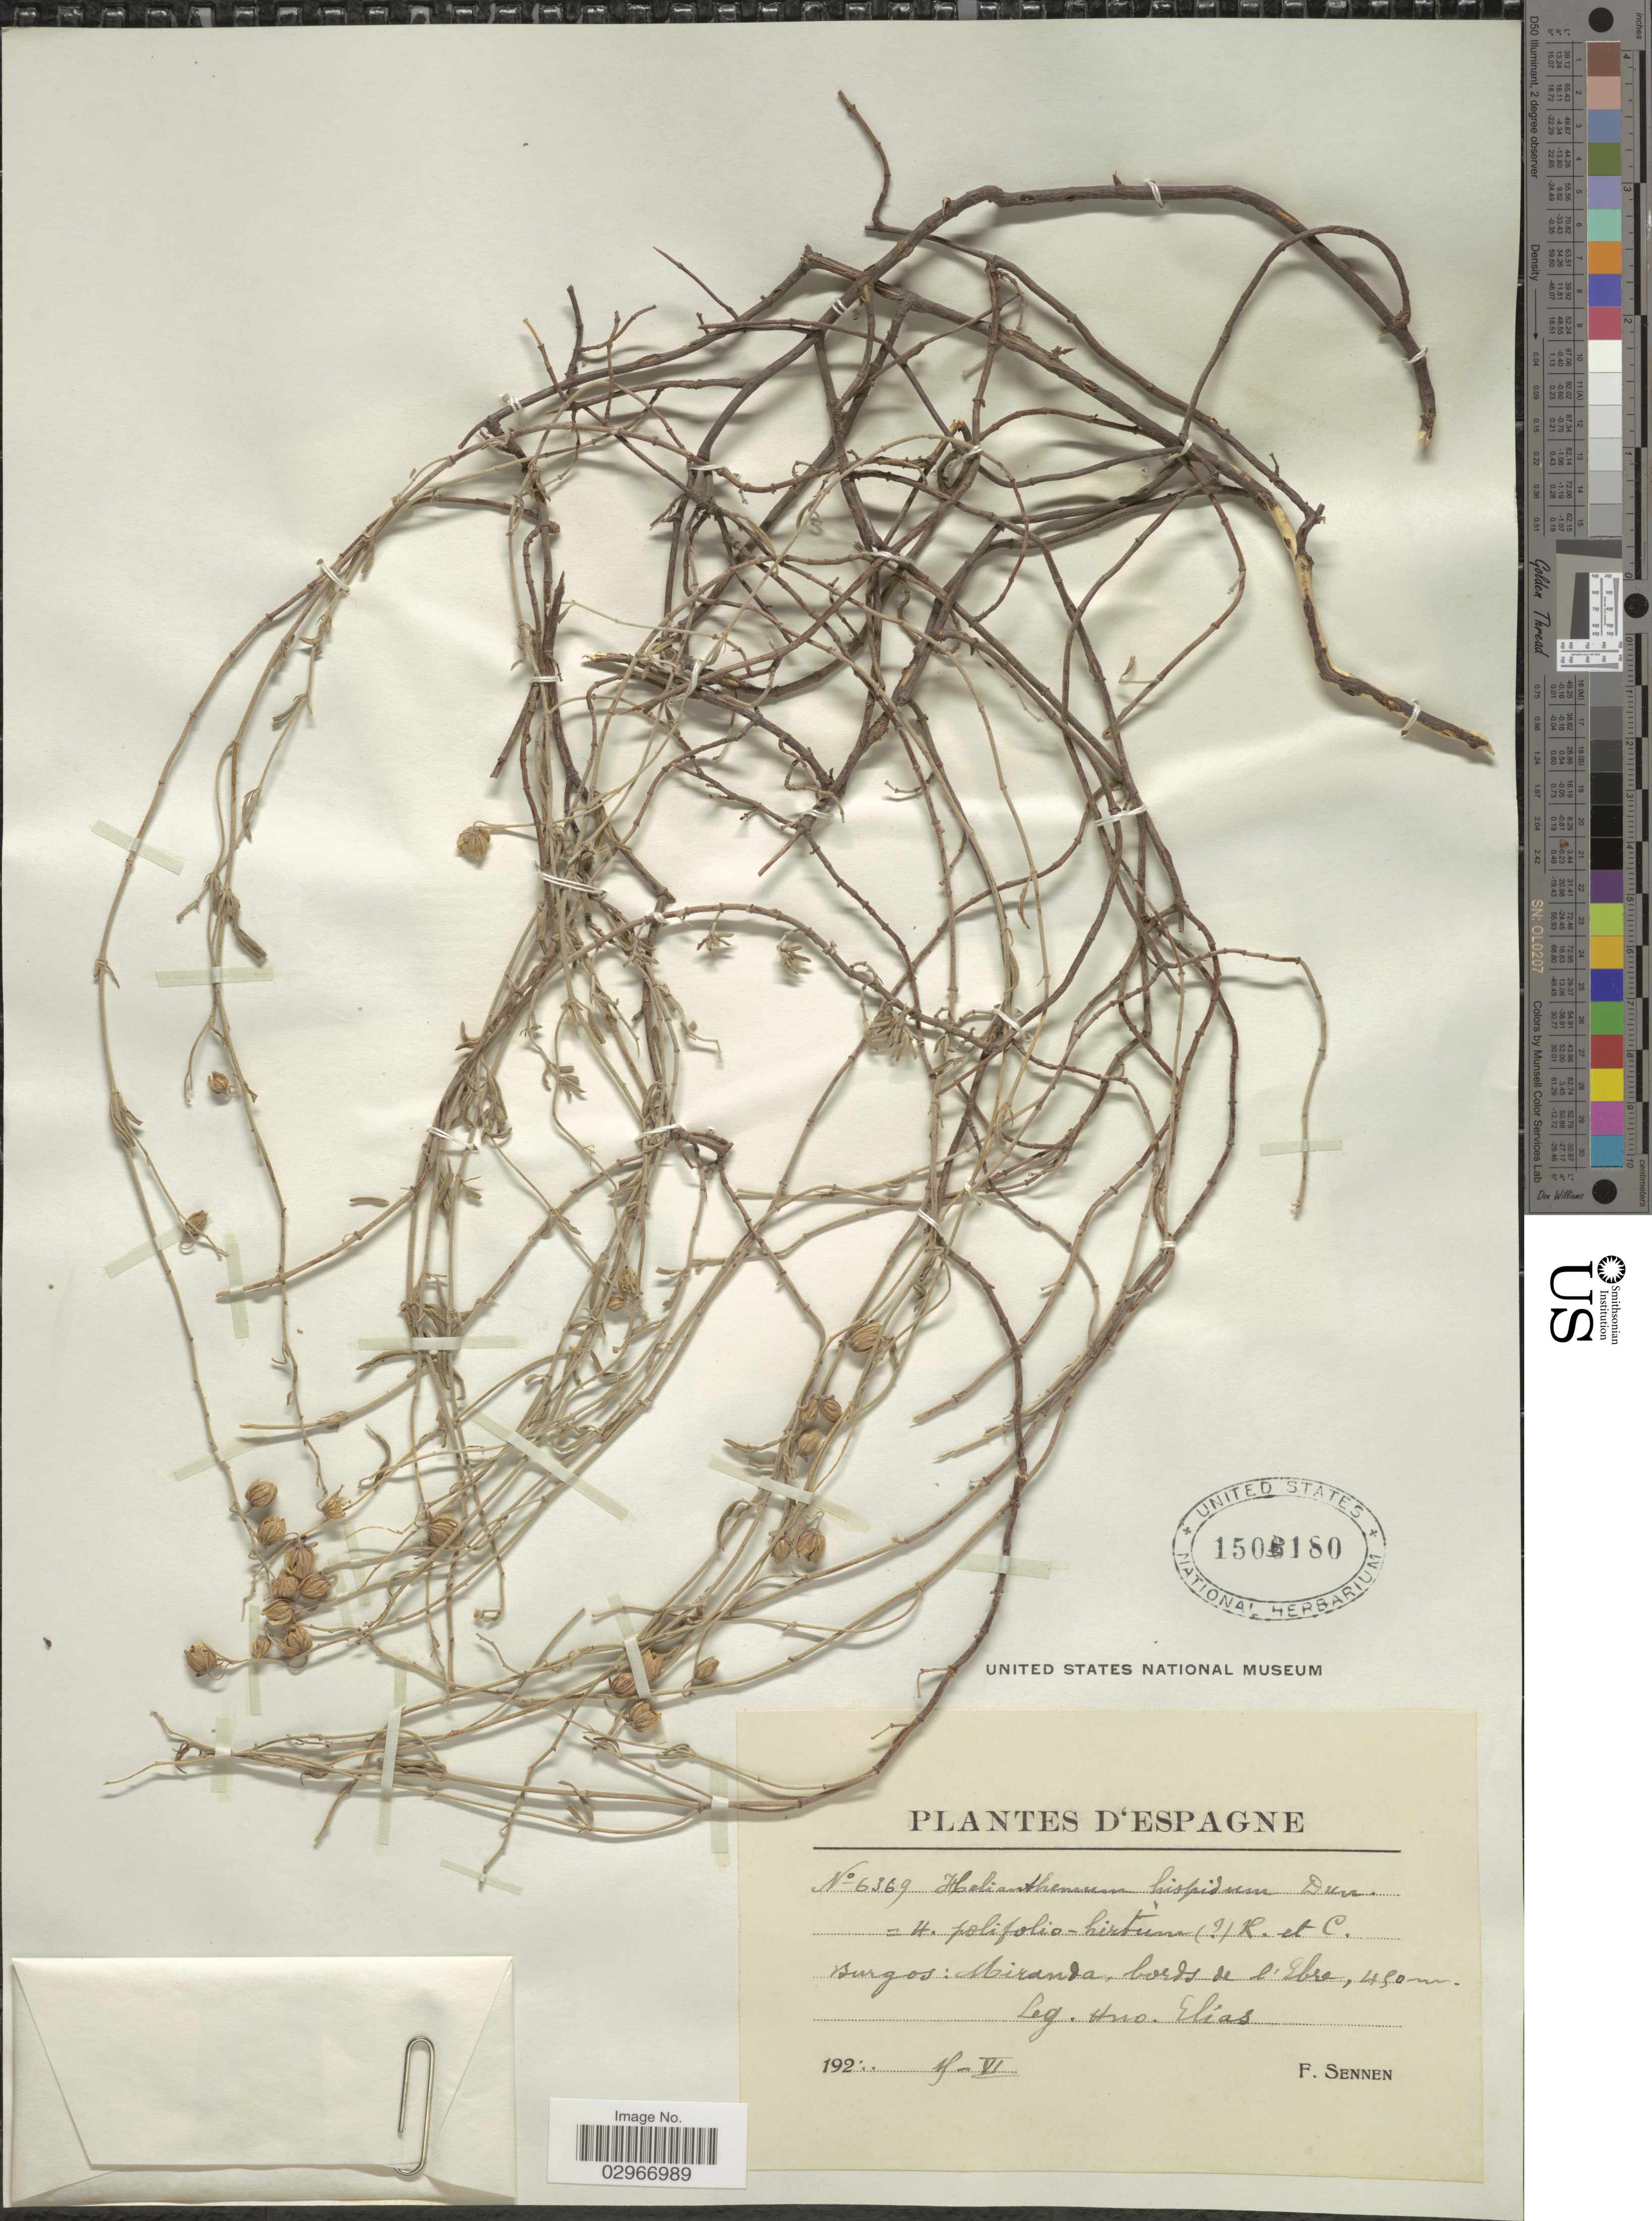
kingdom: Plantae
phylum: Tracheophyta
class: Magnoliopsida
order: Malvales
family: Cistaceae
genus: Helianthemum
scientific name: Helianthemum hispidum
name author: Ten.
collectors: H. Elias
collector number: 6939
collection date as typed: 182 15 -VI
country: Spain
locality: Burgos: Miranda, bords de l'Ebre.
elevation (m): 450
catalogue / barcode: US 150180